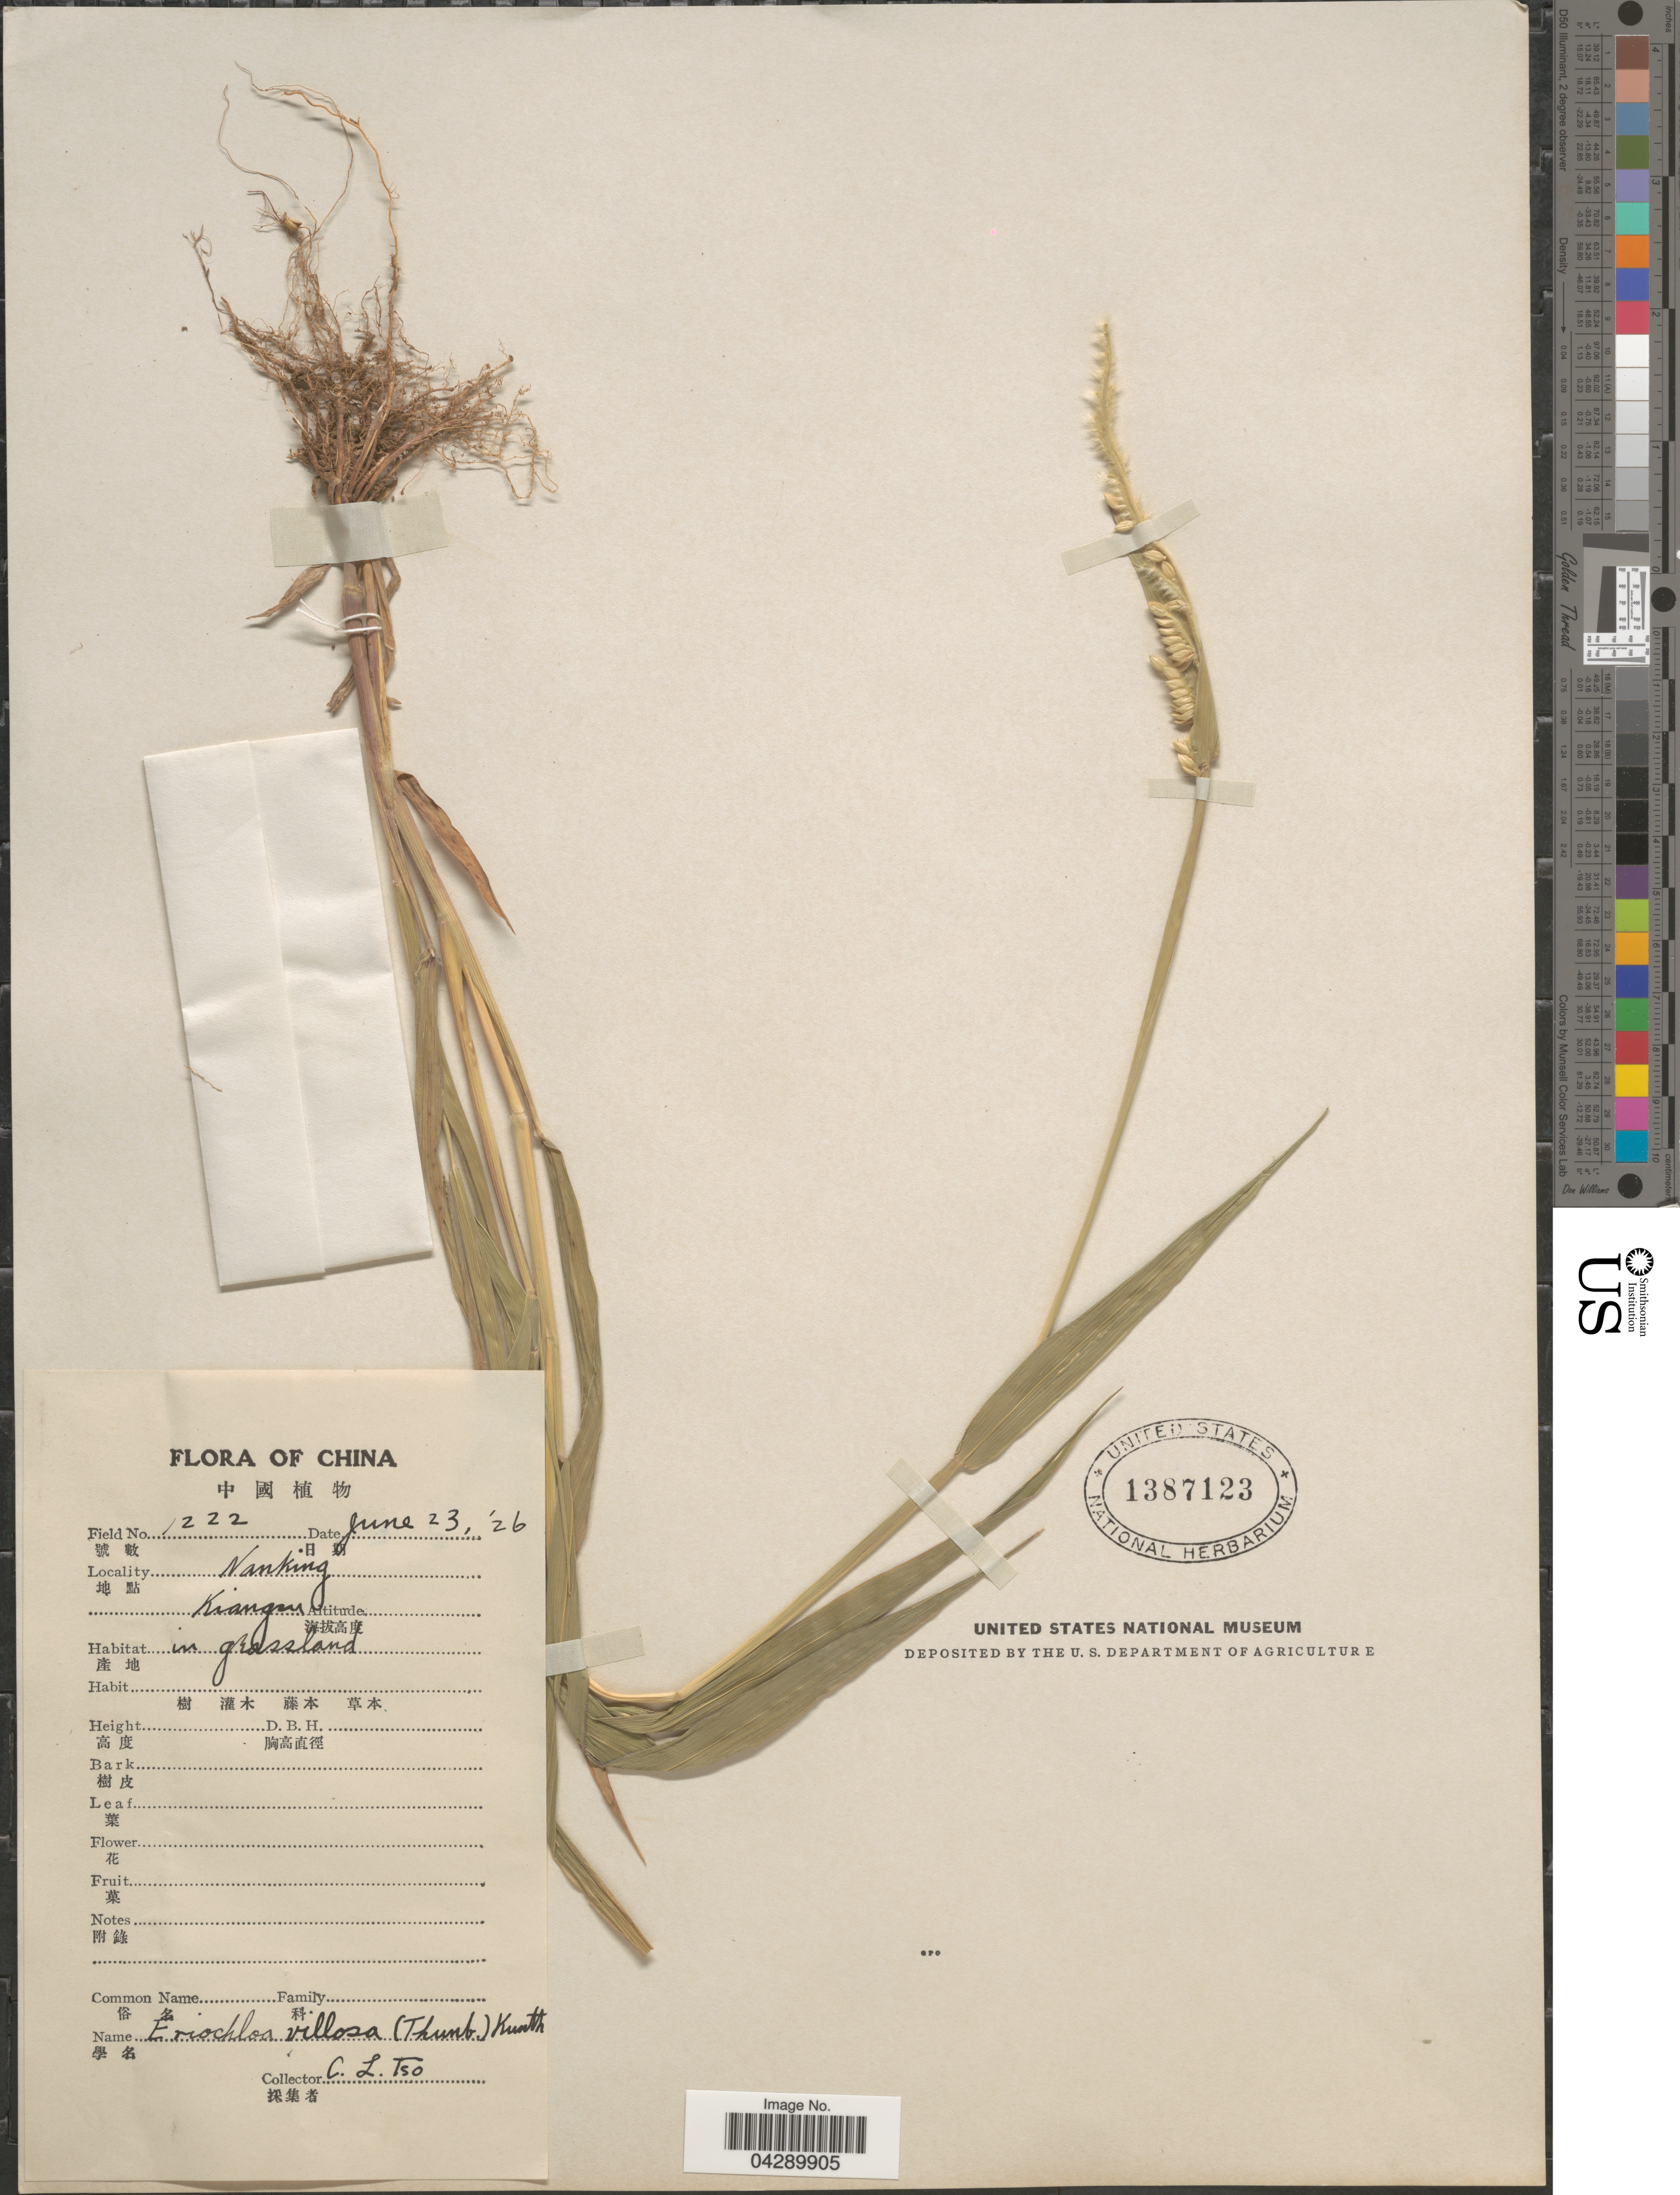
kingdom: Plantae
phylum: Tracheophyta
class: Liliopsida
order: Poales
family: Poaceae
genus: Eriochloa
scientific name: Eriochloa villosa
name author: (Thunb.) Kunth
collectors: C. Tso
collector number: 1222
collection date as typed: Transcribed d/m/y: 23/6/26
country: China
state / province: Jiangsu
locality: Nanking. Kiangsu. In grassland.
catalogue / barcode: US 1387123